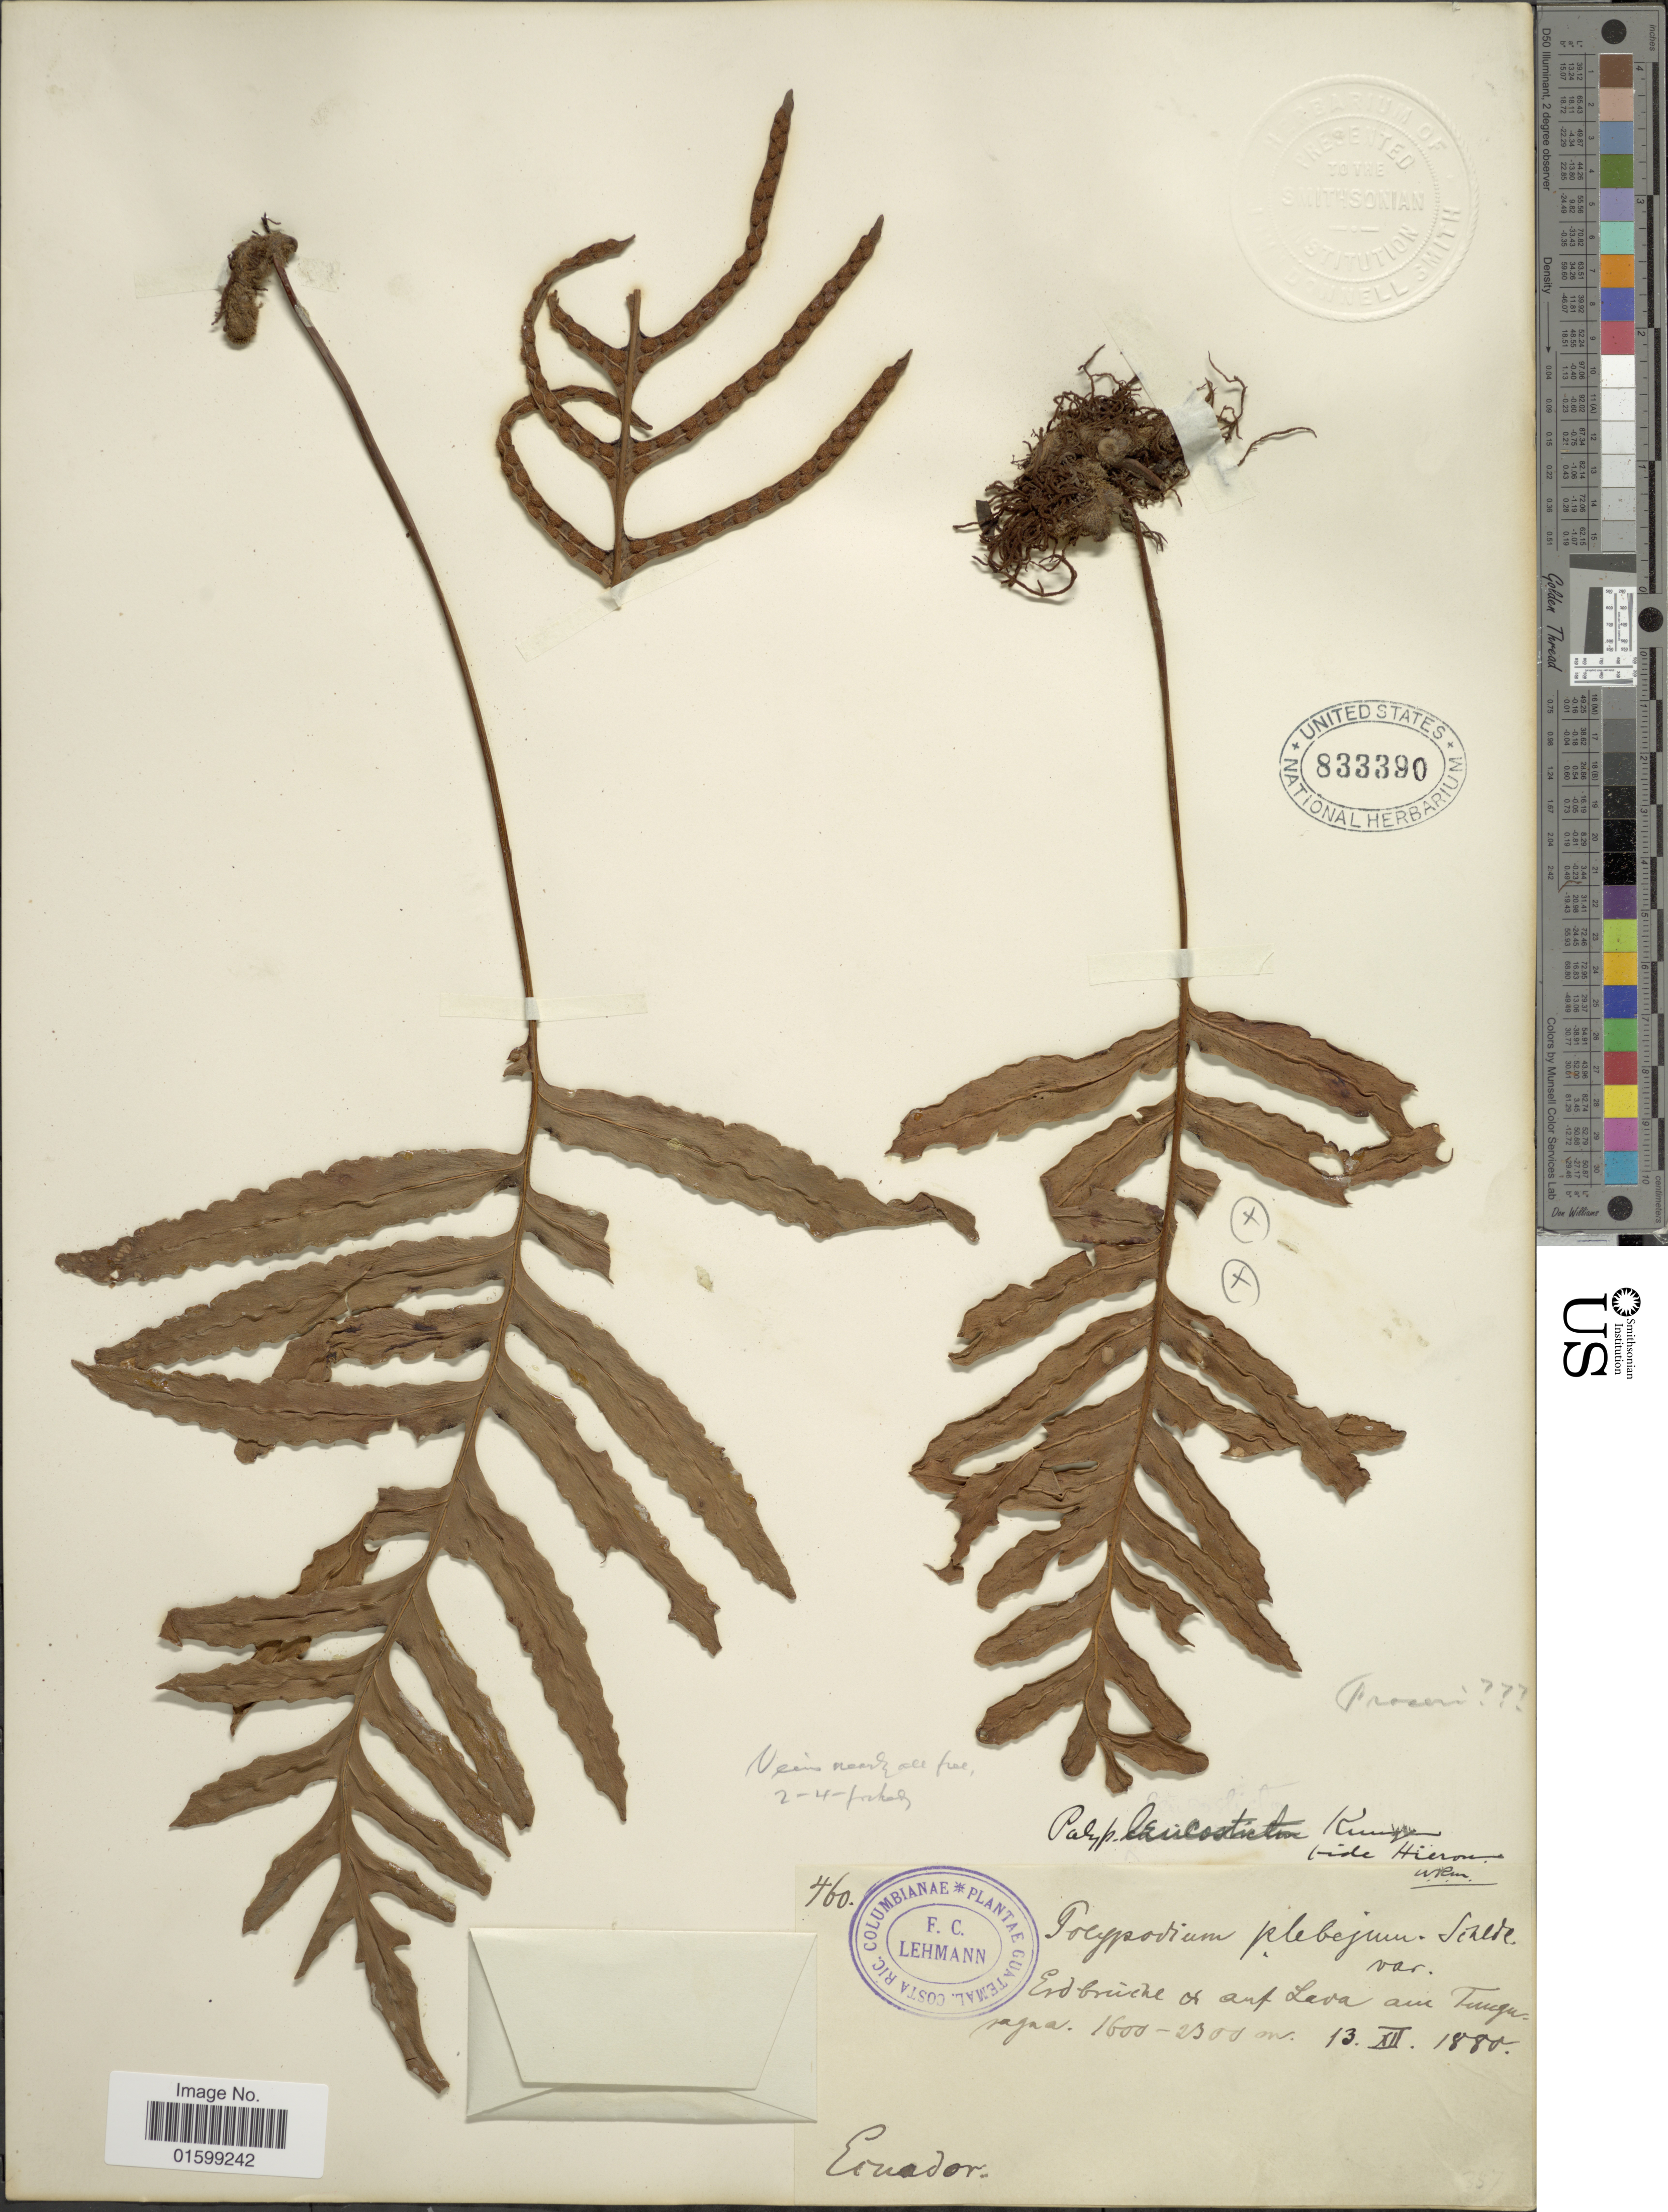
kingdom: Plantae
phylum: Tracheophyta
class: Polypodiopsida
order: Polypodiales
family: Polypodiaceae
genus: Pleopeltis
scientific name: Pleopeltis fraseri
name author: (Kuhn) A.R. Sm.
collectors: F. C. Lehmann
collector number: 460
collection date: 1880-12-13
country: Ecuador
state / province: Tungurahua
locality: Erd bereiche a auf Lava am Tungurahua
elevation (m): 1600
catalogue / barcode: US 833390